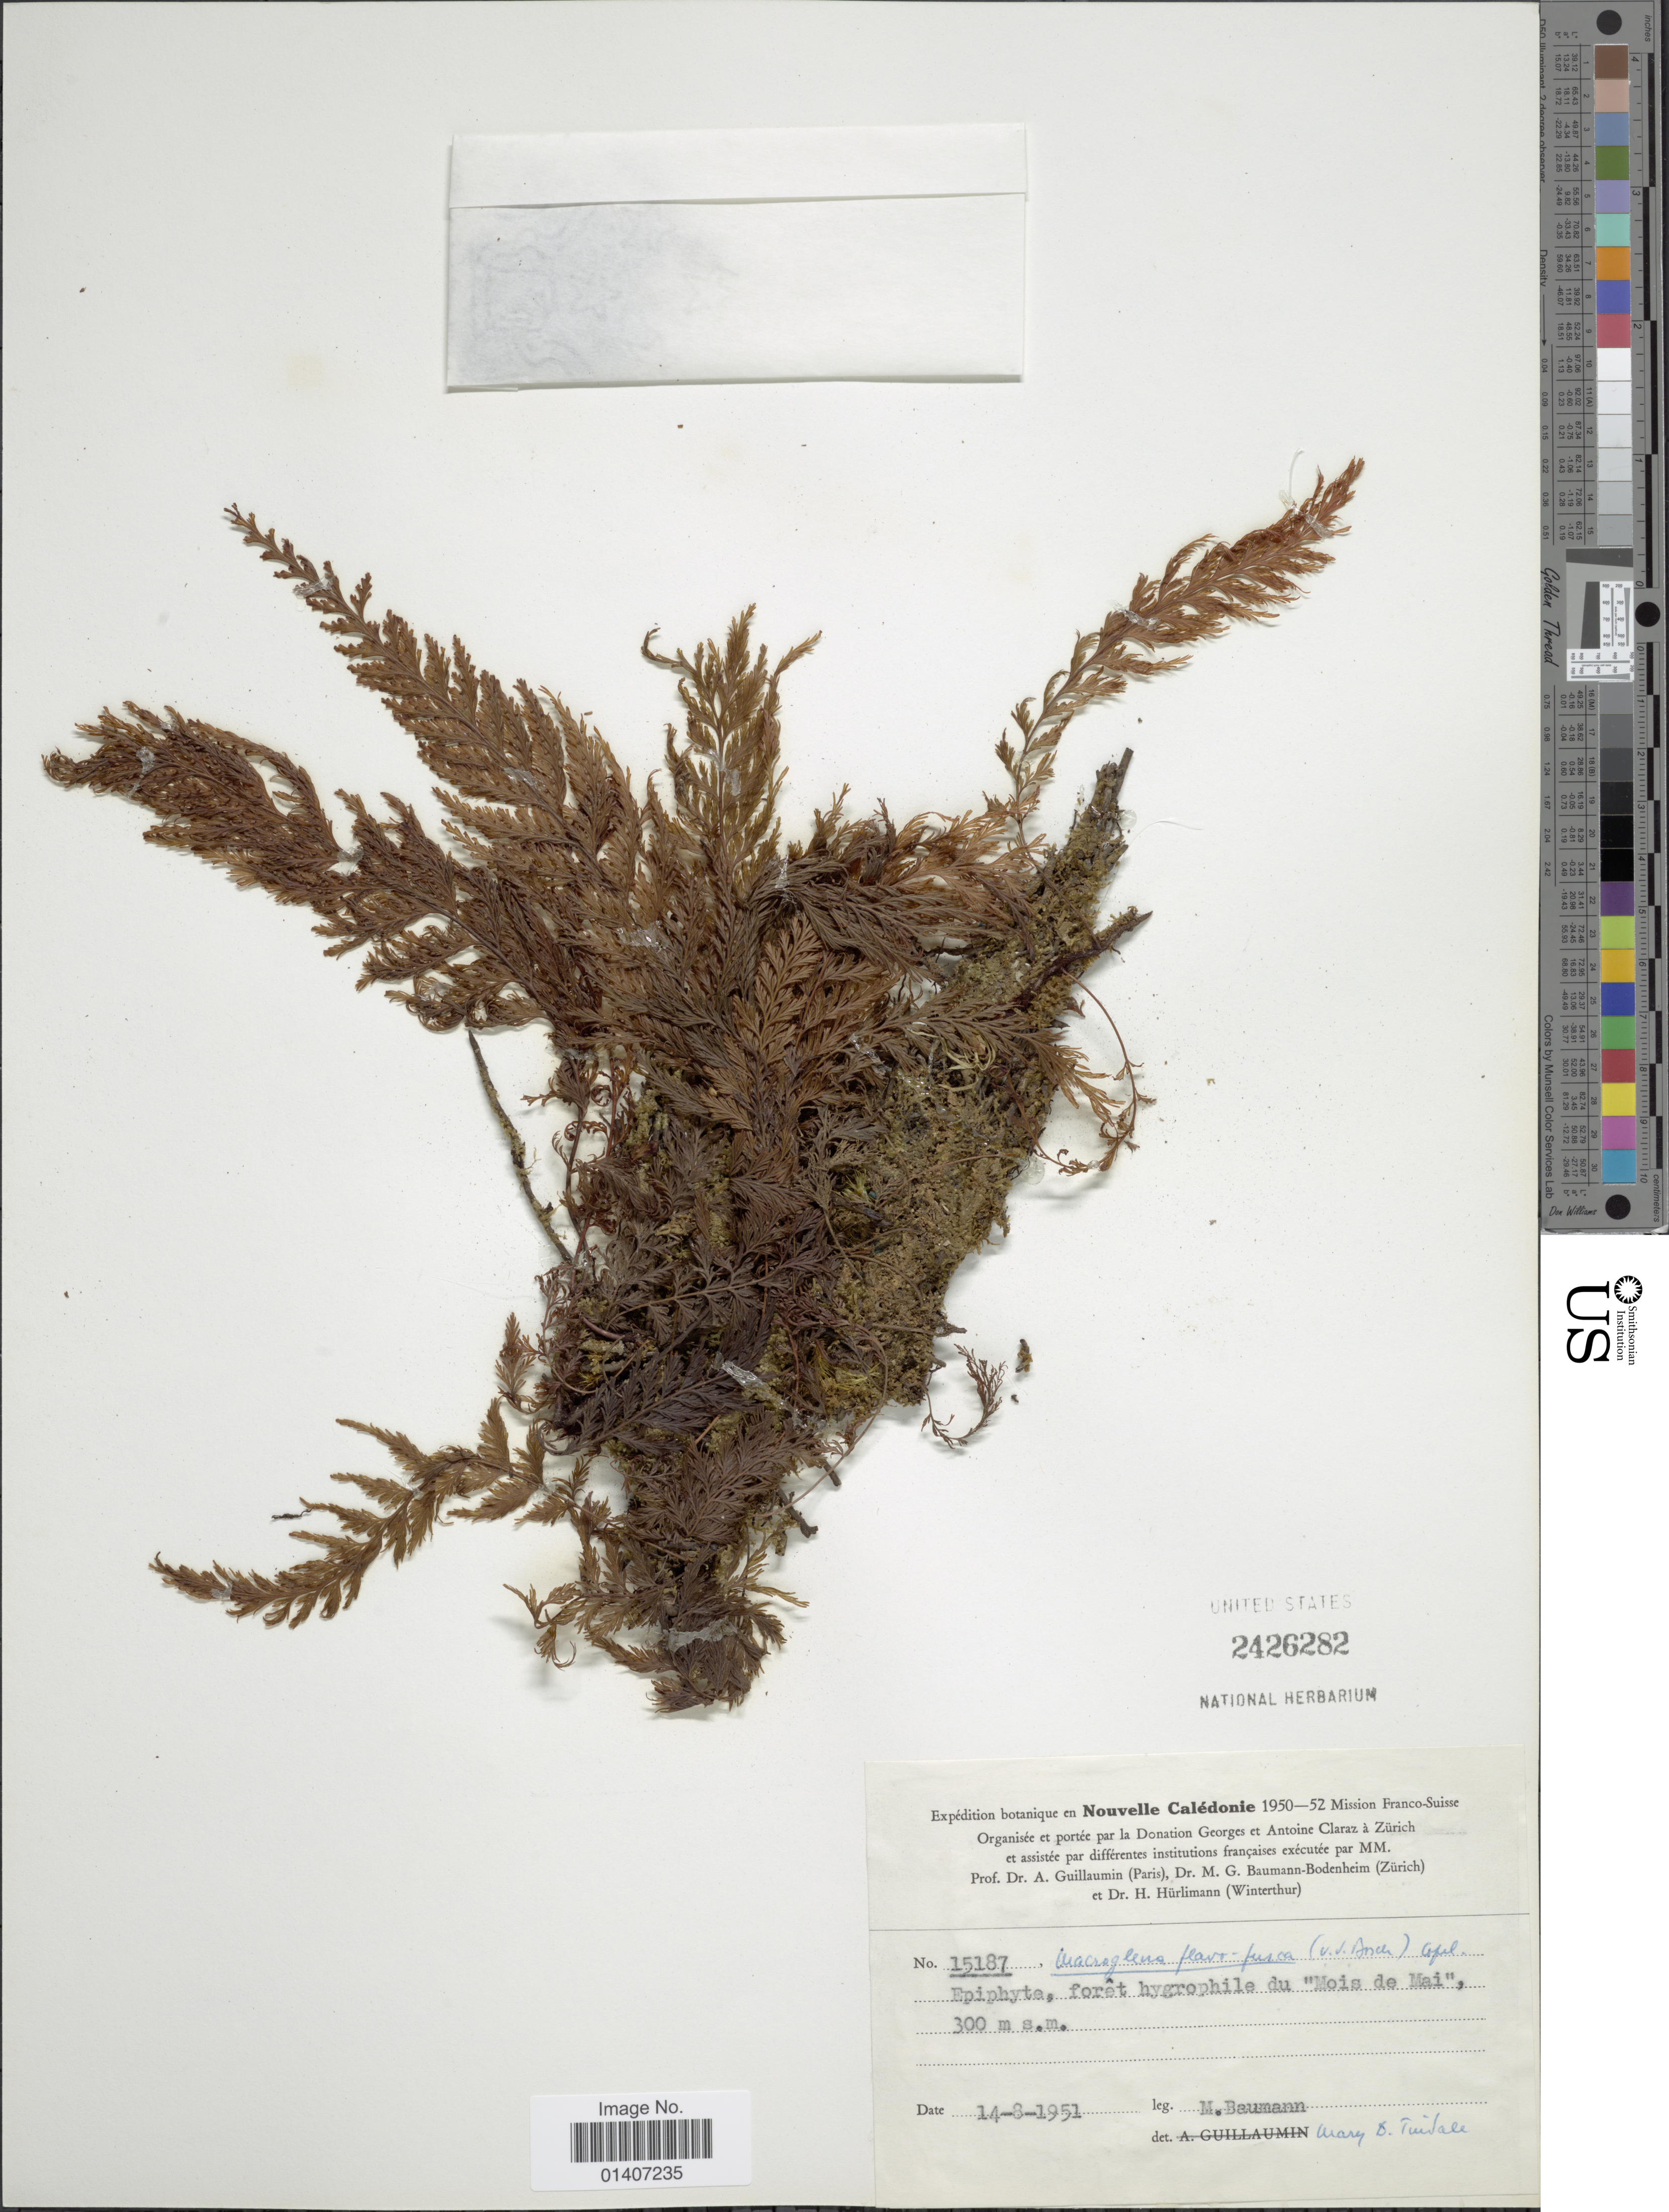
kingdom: Plantae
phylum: Tracheophyta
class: Polypodiopsida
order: Hymenophyllales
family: Hymenophyllaceae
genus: Abrodictyum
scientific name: Abrodictyum flavofuscum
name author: (Bosch) Ebihara & K. Iwats.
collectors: M. Baumann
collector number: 15187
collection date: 1951-08-14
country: New Caledonia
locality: Foret hygrophile du "Mois de mai"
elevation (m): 300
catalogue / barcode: US 2426282